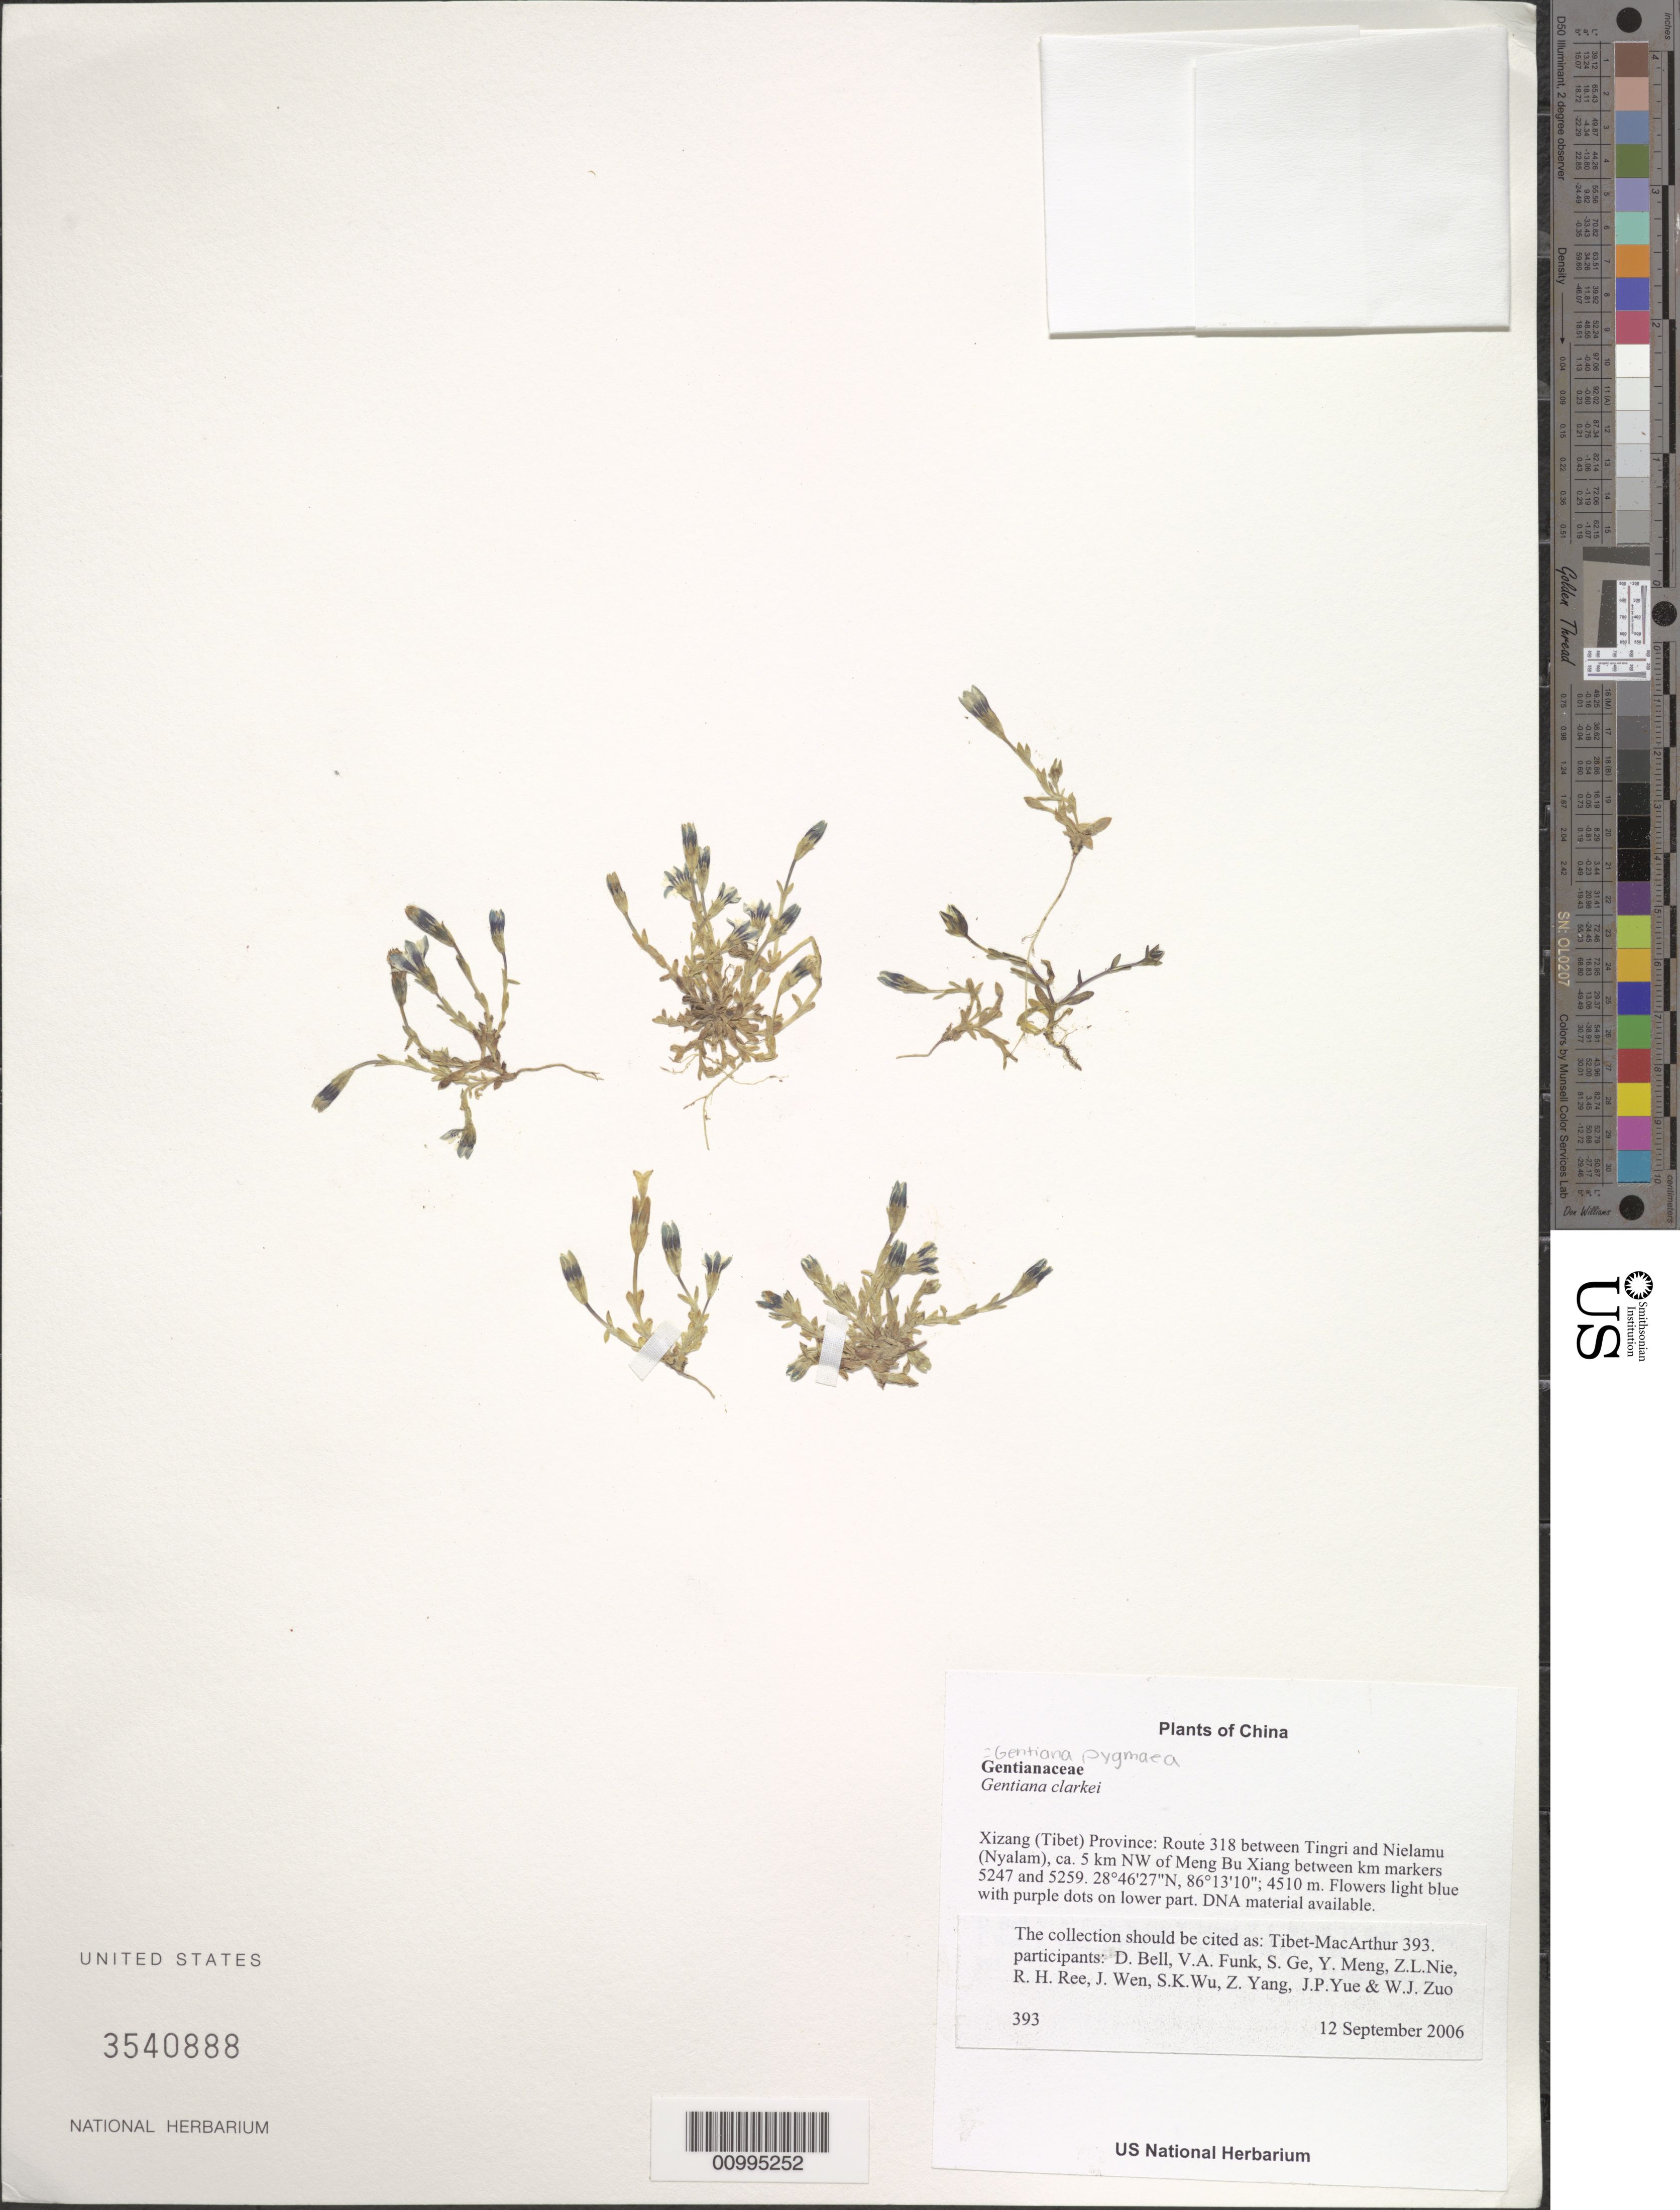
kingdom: Plantae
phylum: Tracheophyta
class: Magnoliopsida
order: Gentianales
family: Gentianaceae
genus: Gentiana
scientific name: Gentiana clarkei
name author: Kusn.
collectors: Tibet-MacArthur, D. A. Bell, V. Funk, S. Ge, Y. Meng, Z. Nie, R. Ree, H. Sun, J. Wen, Z. Yang, J. Yue, Z. Zhou & W. Zuo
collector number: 393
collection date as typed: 12 Sep 2006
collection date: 2006-09-12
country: China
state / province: Xizang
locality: Route 318 between Tingri and Nielamu (Nyalam), ca. 5 km NW of Meng Bu Xiang between km markers 5247 and 5259.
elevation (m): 4510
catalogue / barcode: US 3540888